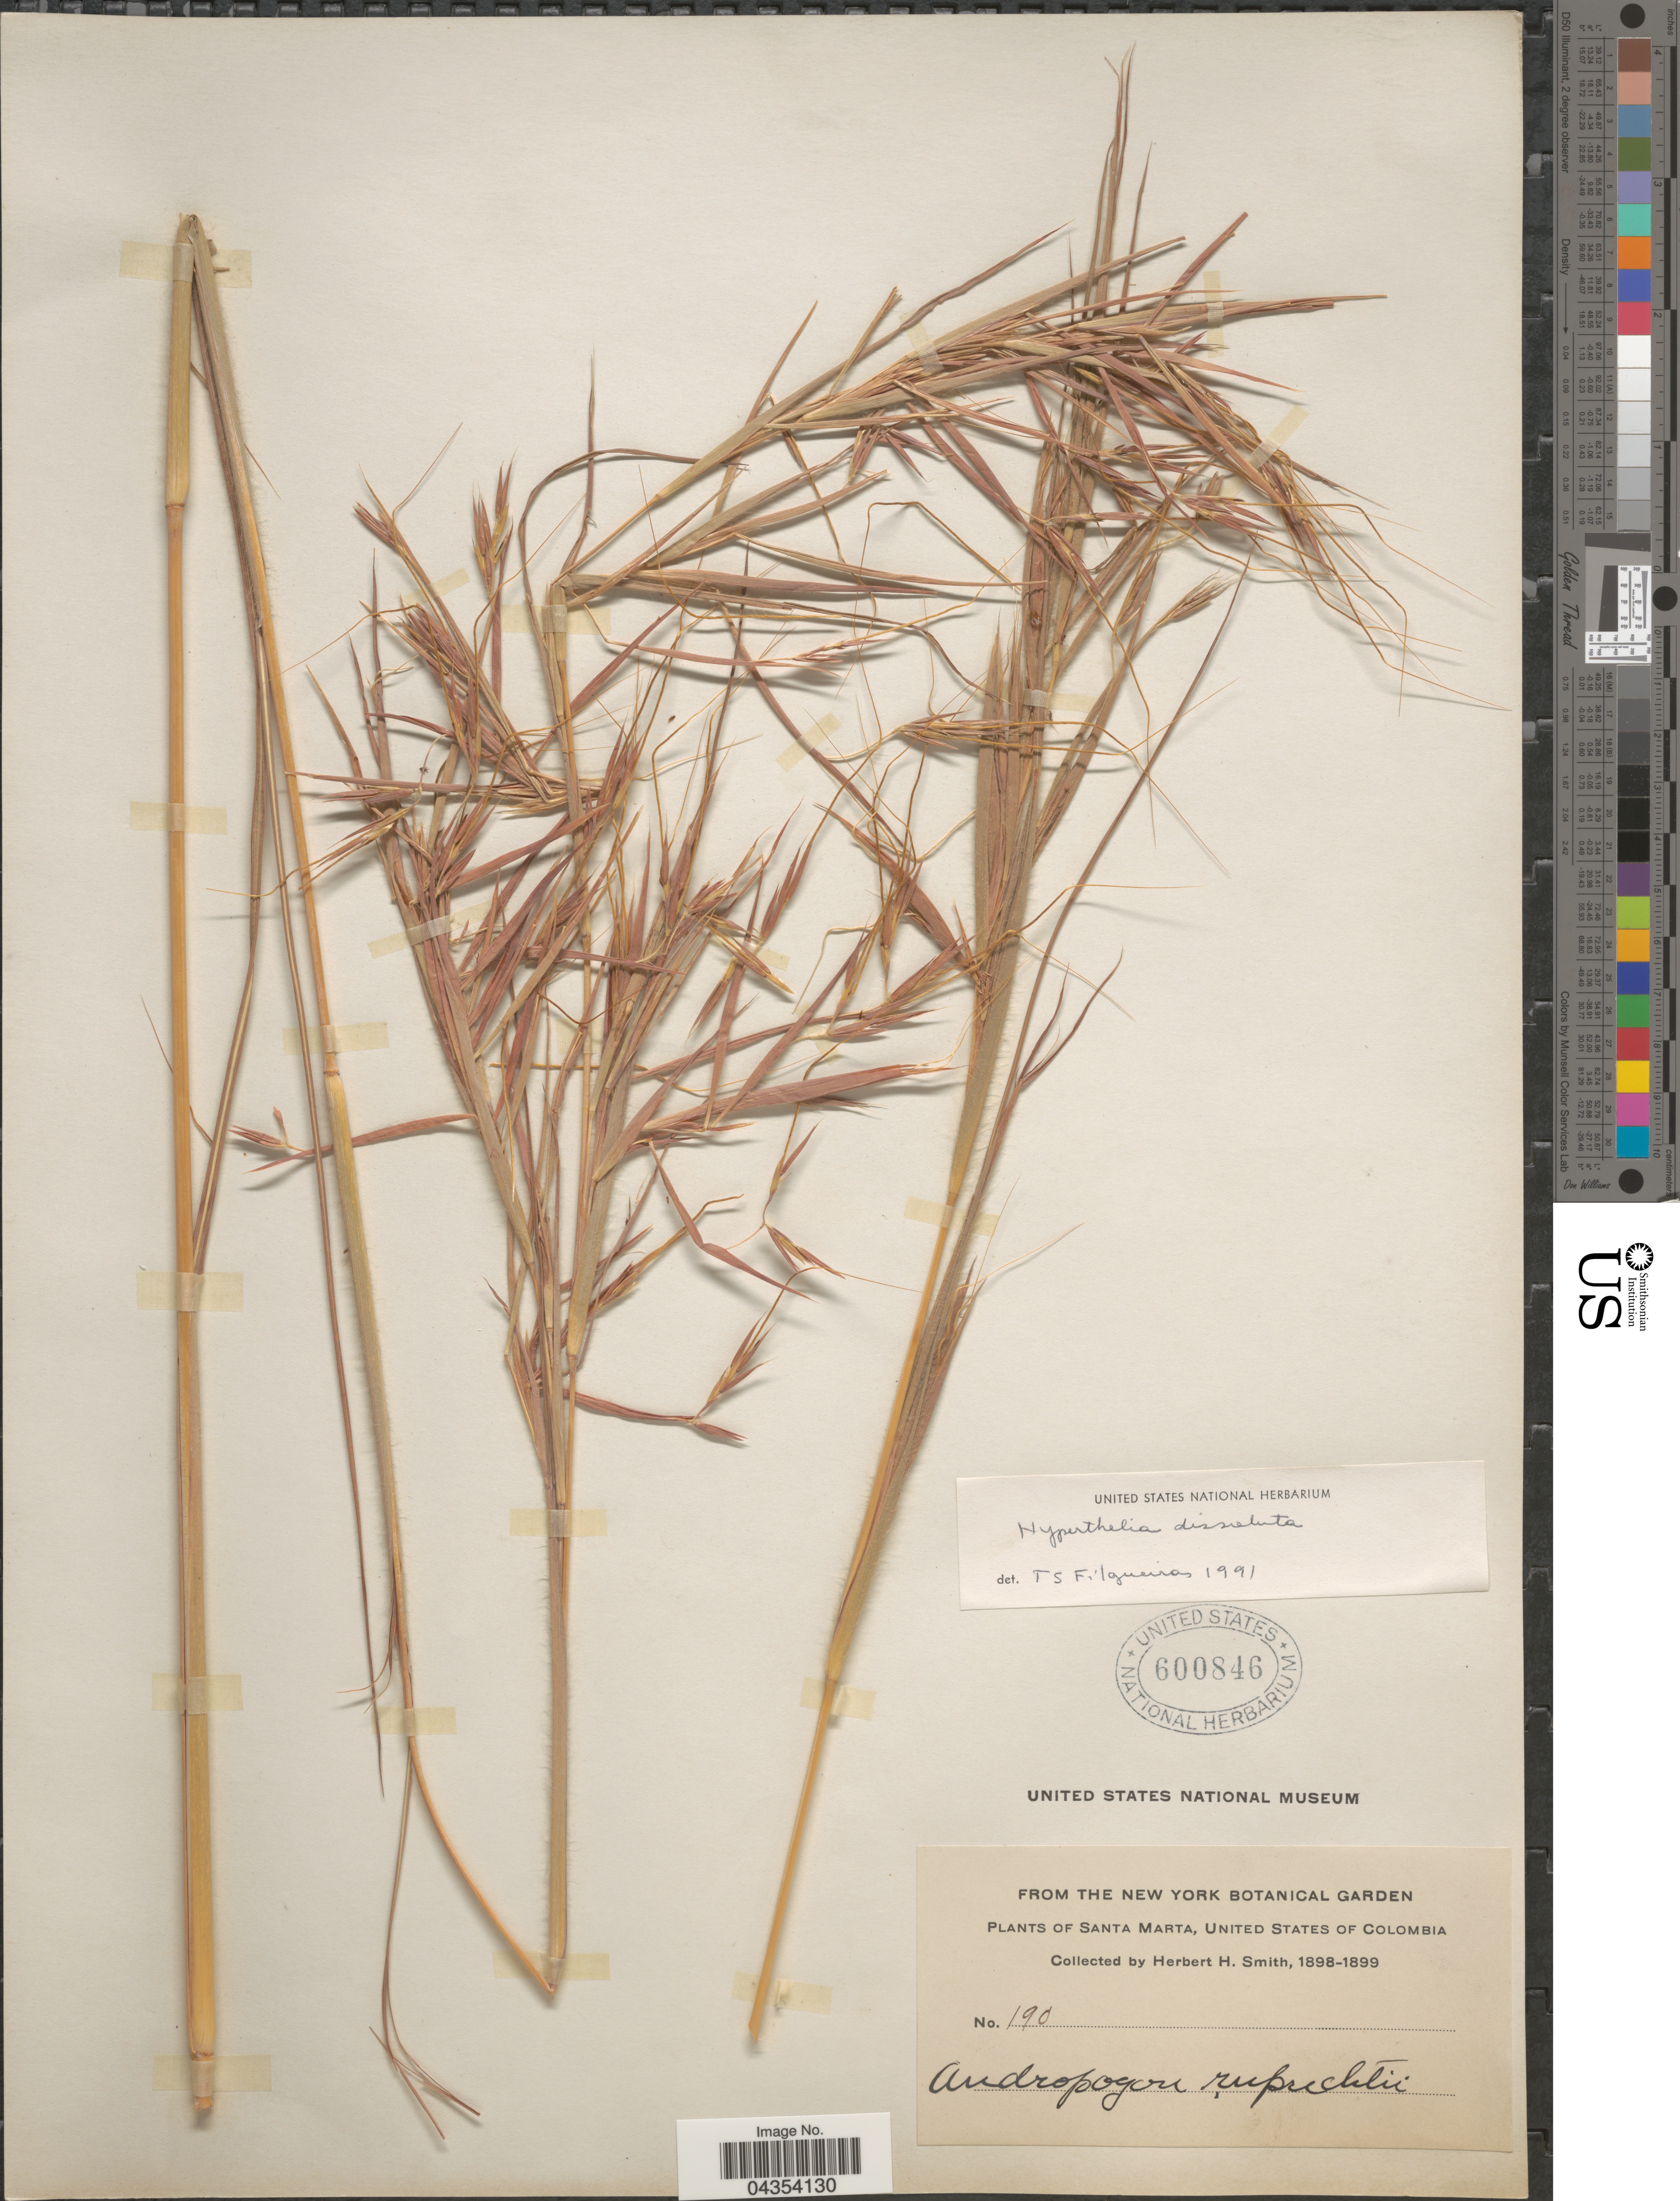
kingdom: Plantae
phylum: Tracheophyta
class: Liliopsida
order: Poales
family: Poaceae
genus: Hyperthelia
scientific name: Hyperthelia dissoluta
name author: (Nees ex Steud.) Clayton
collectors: Herbert H. Smith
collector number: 190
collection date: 1898/1899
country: Colombia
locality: Santa Marta, United States of Colombia.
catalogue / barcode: US 600846